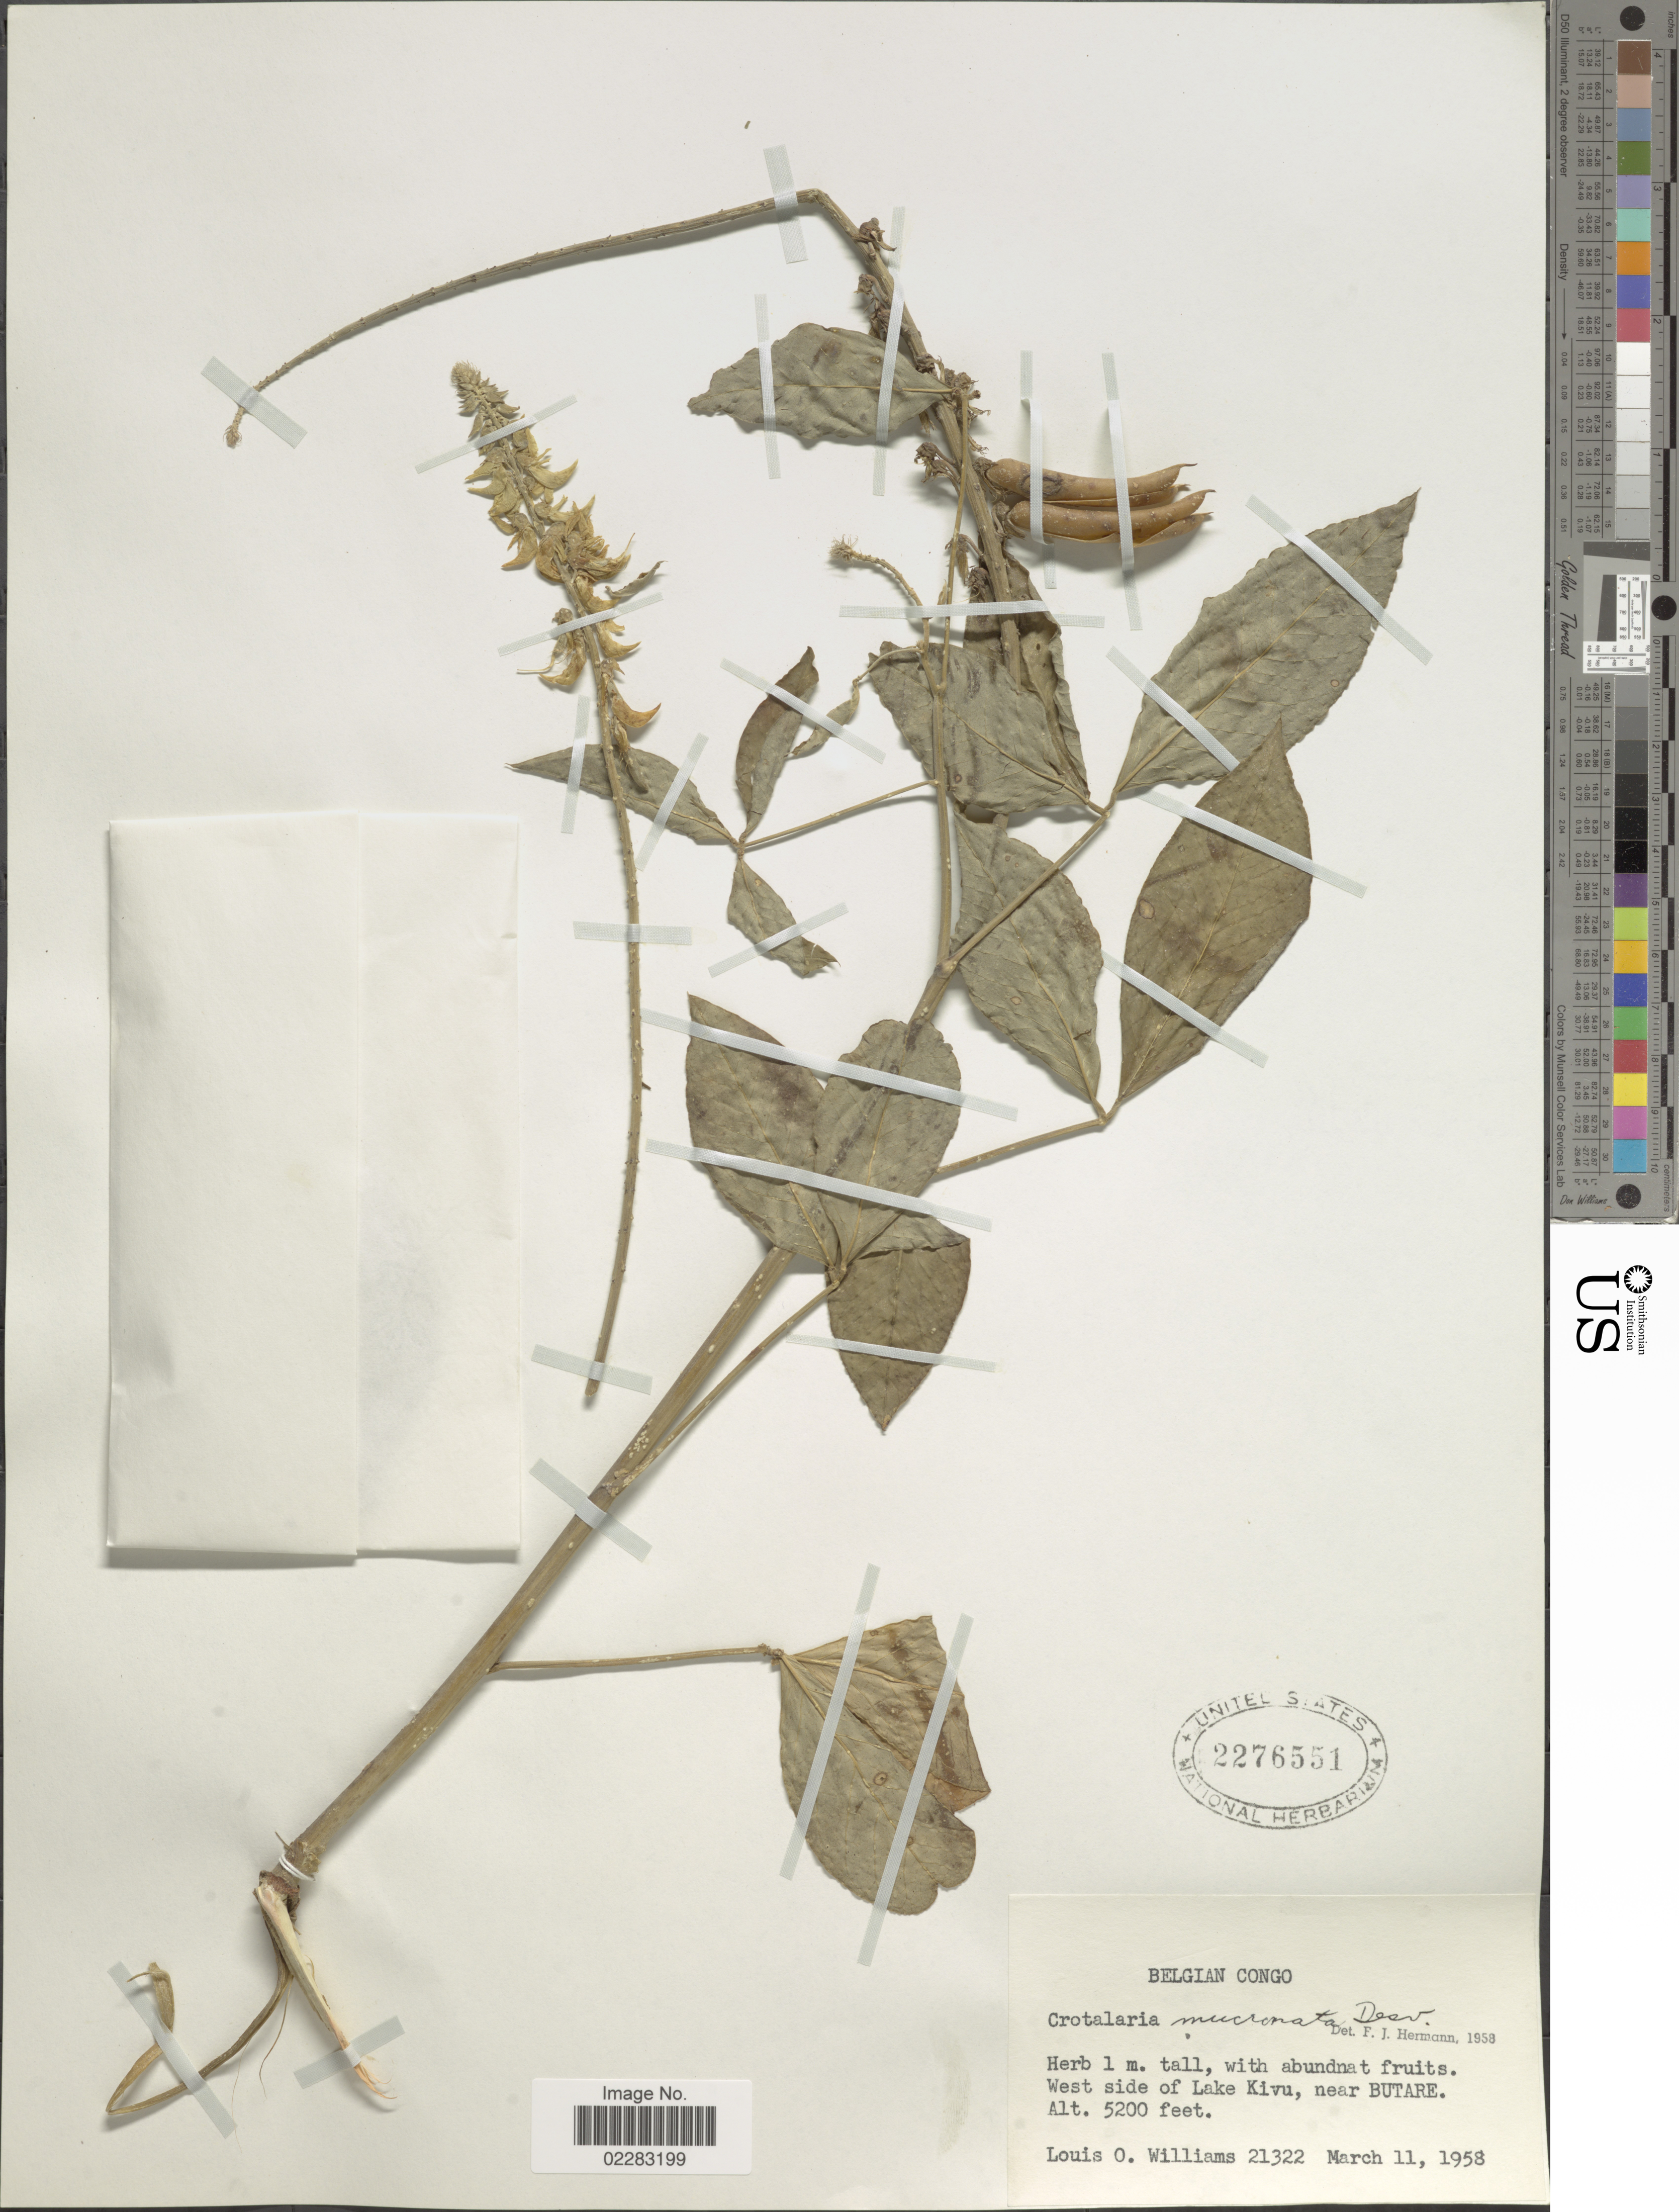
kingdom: Plantae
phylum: Tracheophyta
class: Magnoliopsida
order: Fabales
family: Fabaceae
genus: Crotalaria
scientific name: Crotalaria pallida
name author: Aiton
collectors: L. O. Williams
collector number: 21322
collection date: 1958-03-11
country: Congo, Democratic Republic of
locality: West side of Lake Kivu, near Butare.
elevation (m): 1585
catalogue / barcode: US 2276551